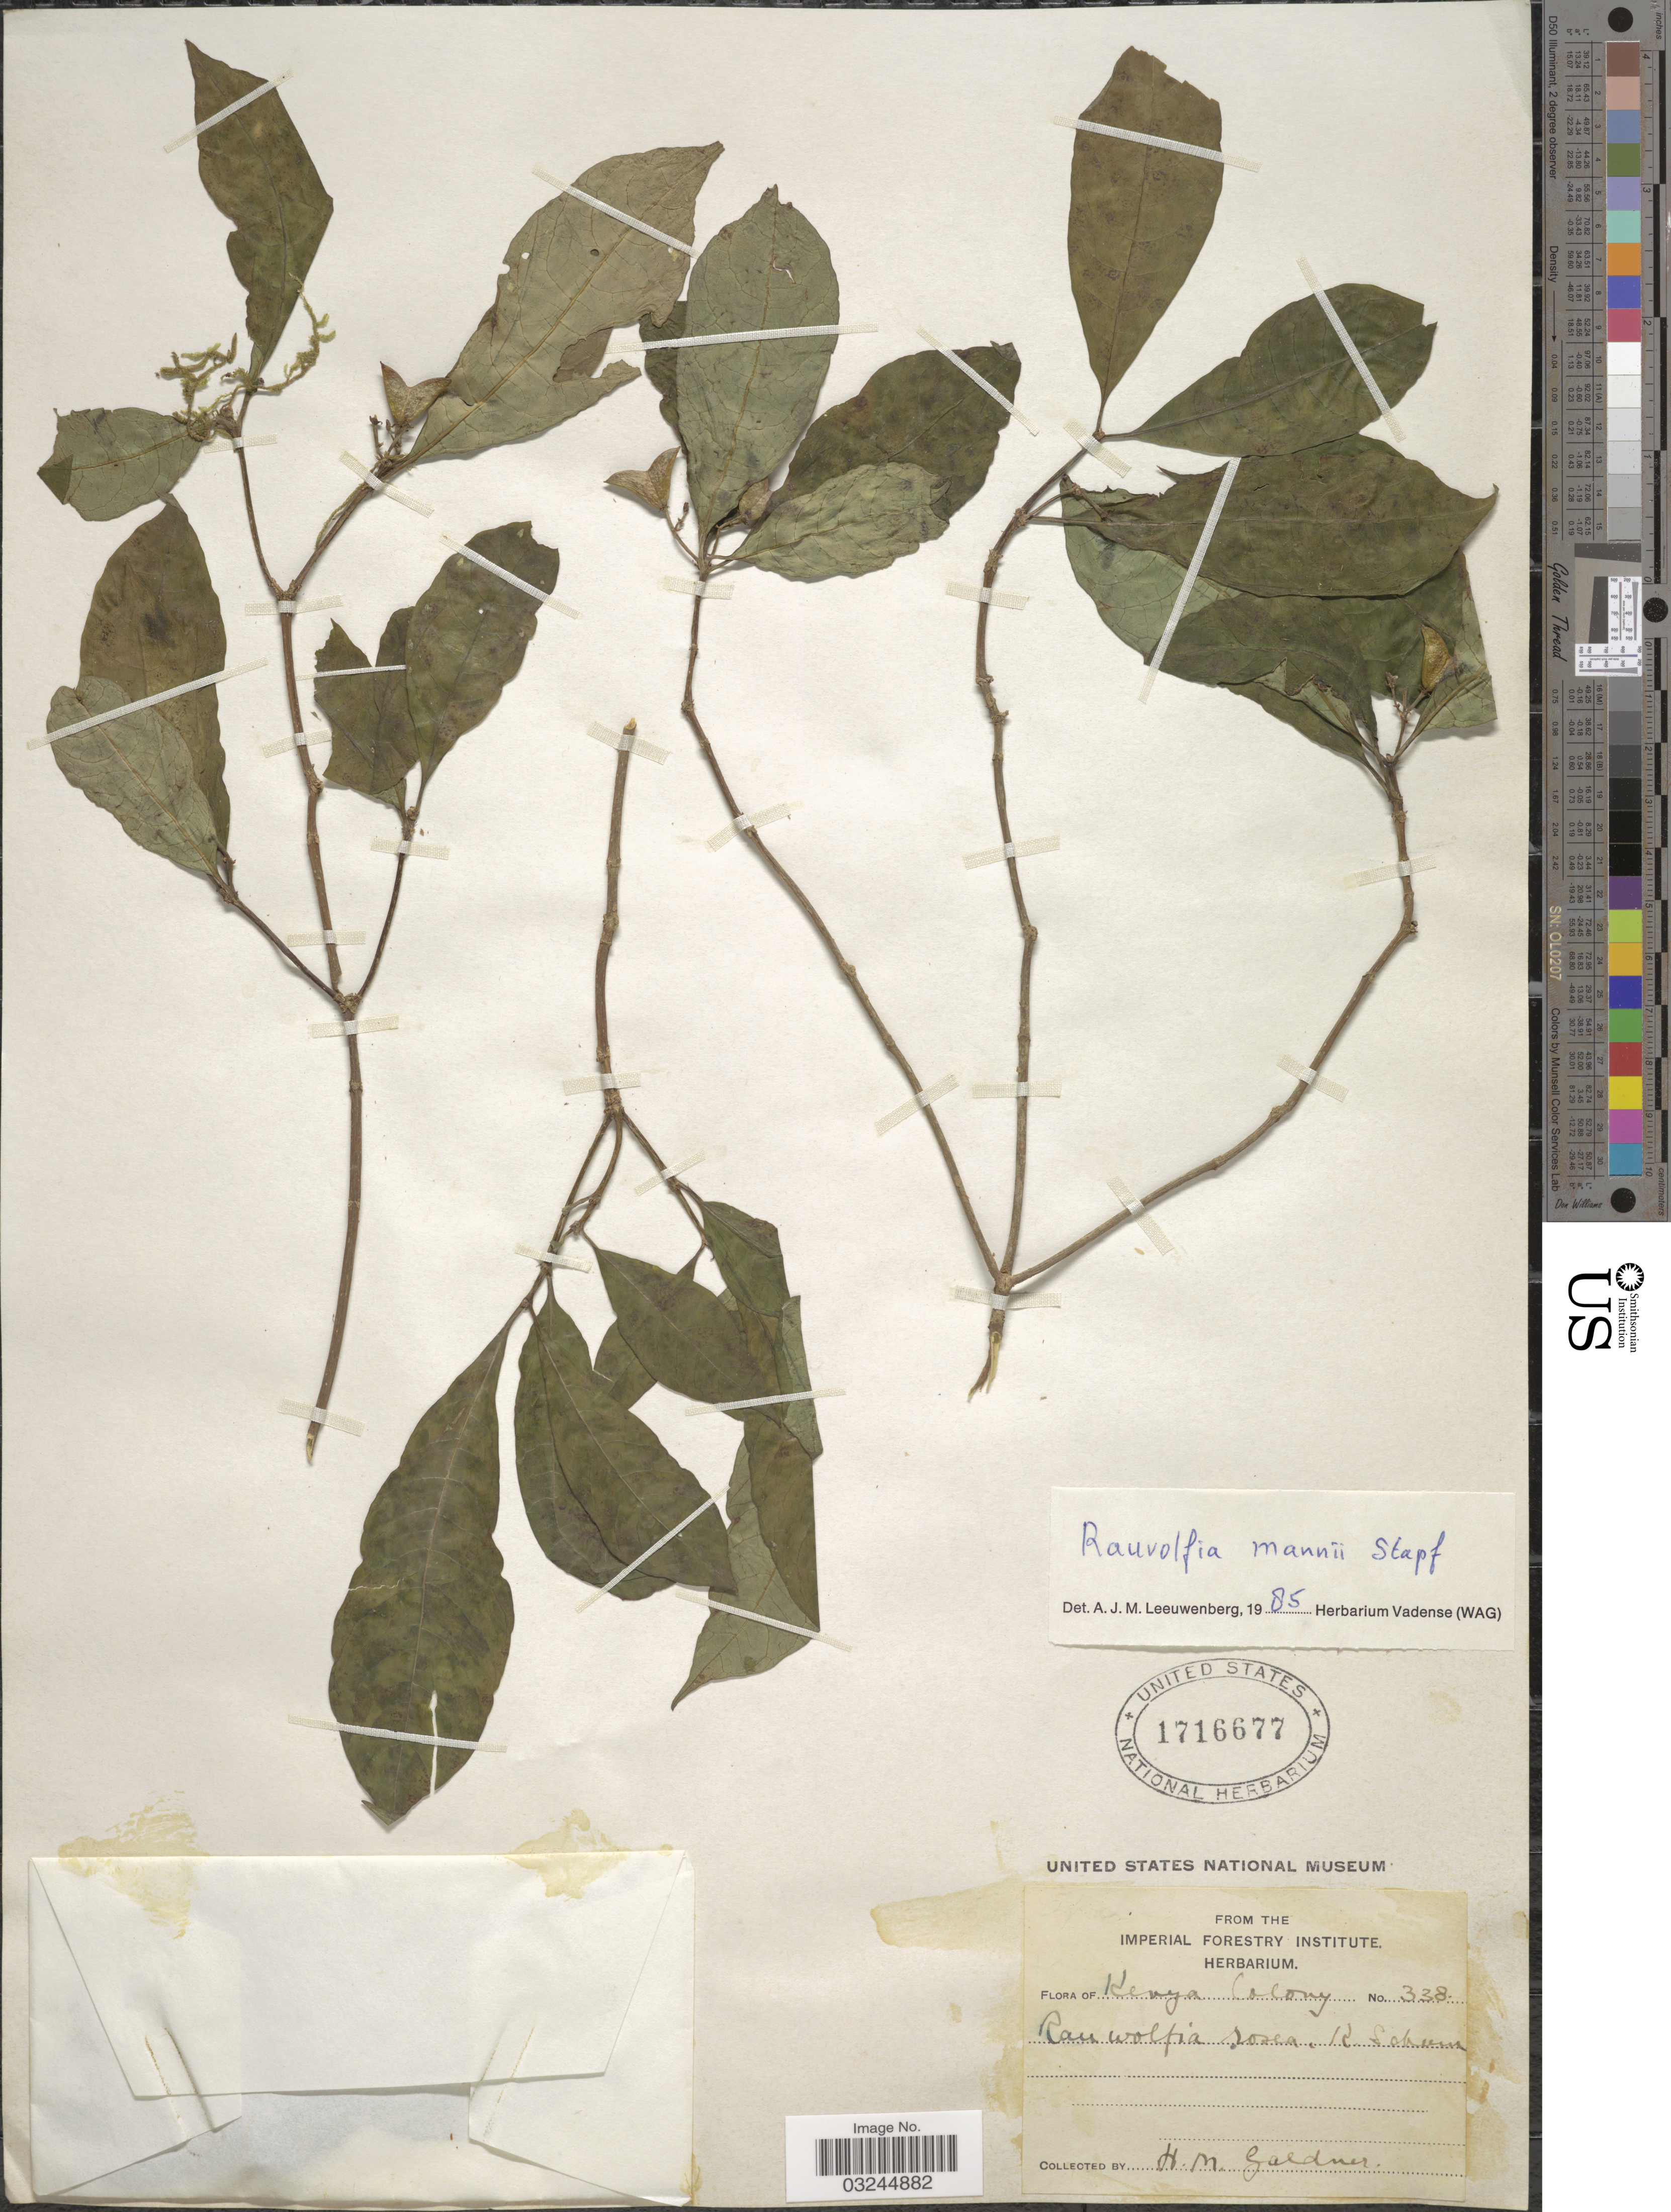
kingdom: Plantae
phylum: Tracheophyta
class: Magnoliopsida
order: Gentianales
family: Apocynaceae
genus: Rauvolfia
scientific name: Rauvolfia mannii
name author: Stapf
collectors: H. M. Gardner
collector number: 338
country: Kenya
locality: Kenya Colony.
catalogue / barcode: US 1716677